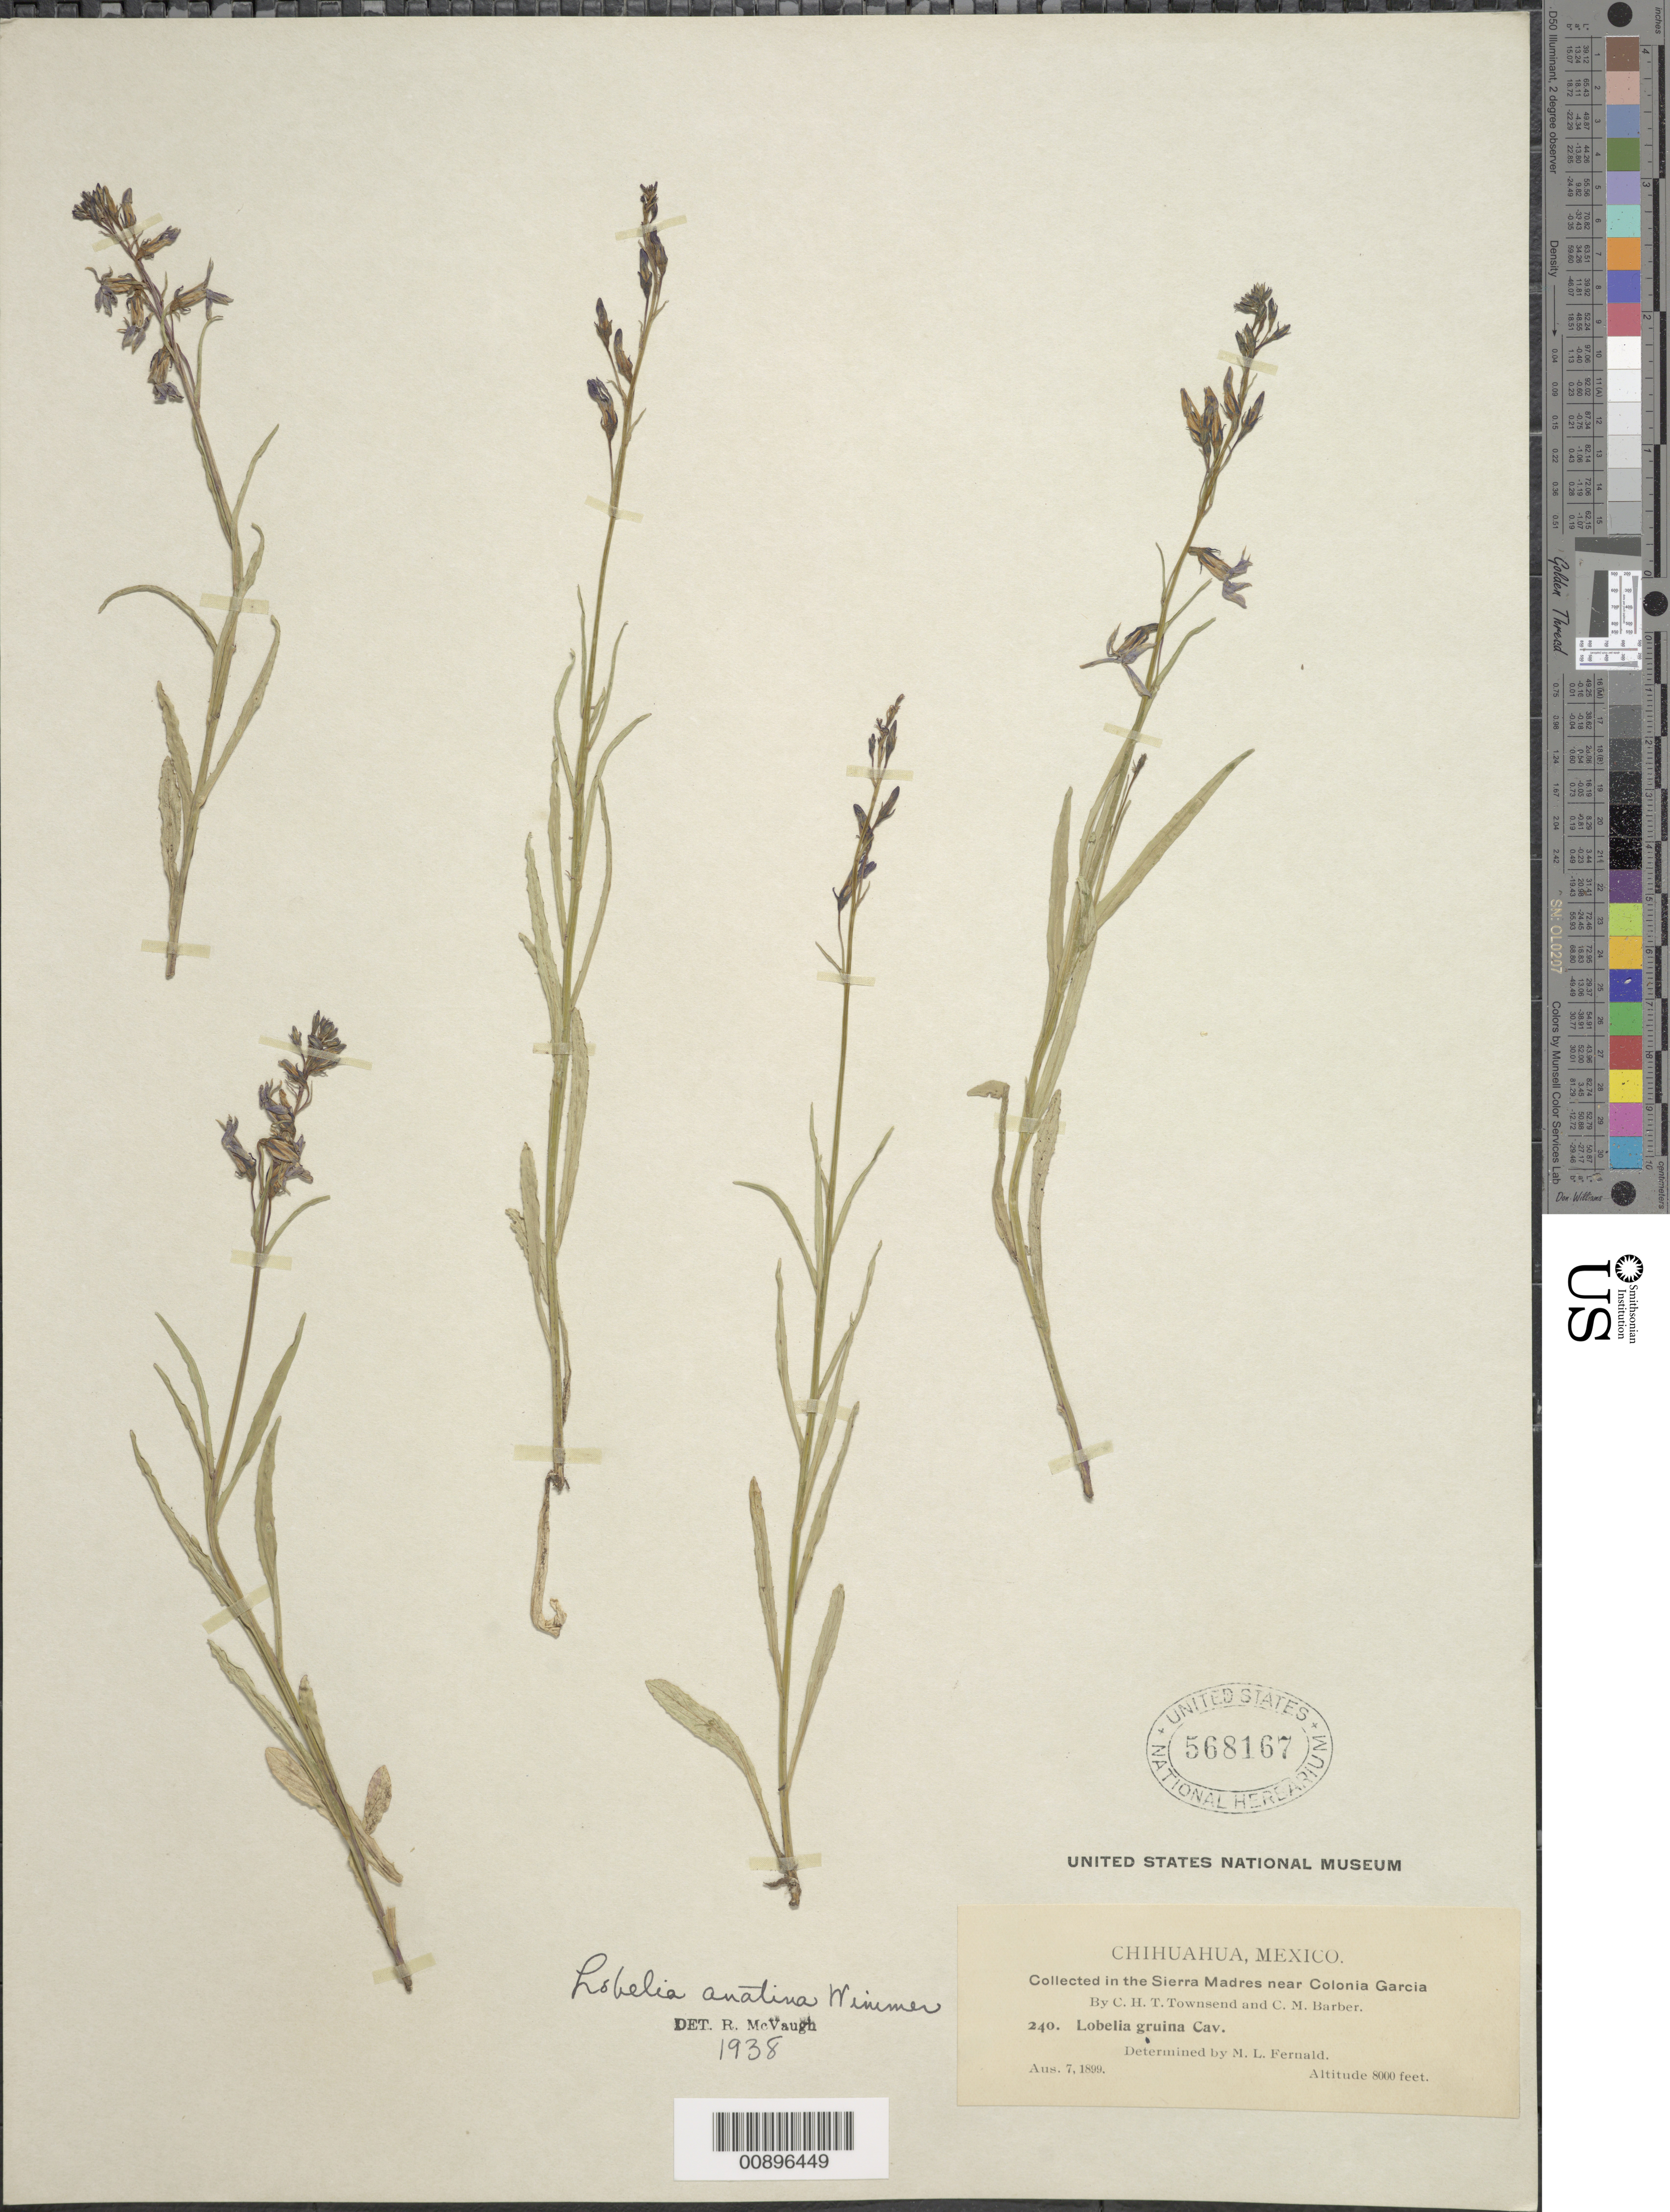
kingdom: Plantae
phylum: Tracheophyta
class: Magnoliopsida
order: Asterales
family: Campanulaceae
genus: Lobelia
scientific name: Lobelia anatina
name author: E. Wimm.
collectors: C. H. T. Townsend & C. Barber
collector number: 240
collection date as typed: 07 Aug 1899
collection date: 1899-08-07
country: Mexico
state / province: Chihuahua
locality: Sierra Madre near Colonia García, Chihuahua.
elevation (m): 2438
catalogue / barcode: US 568167